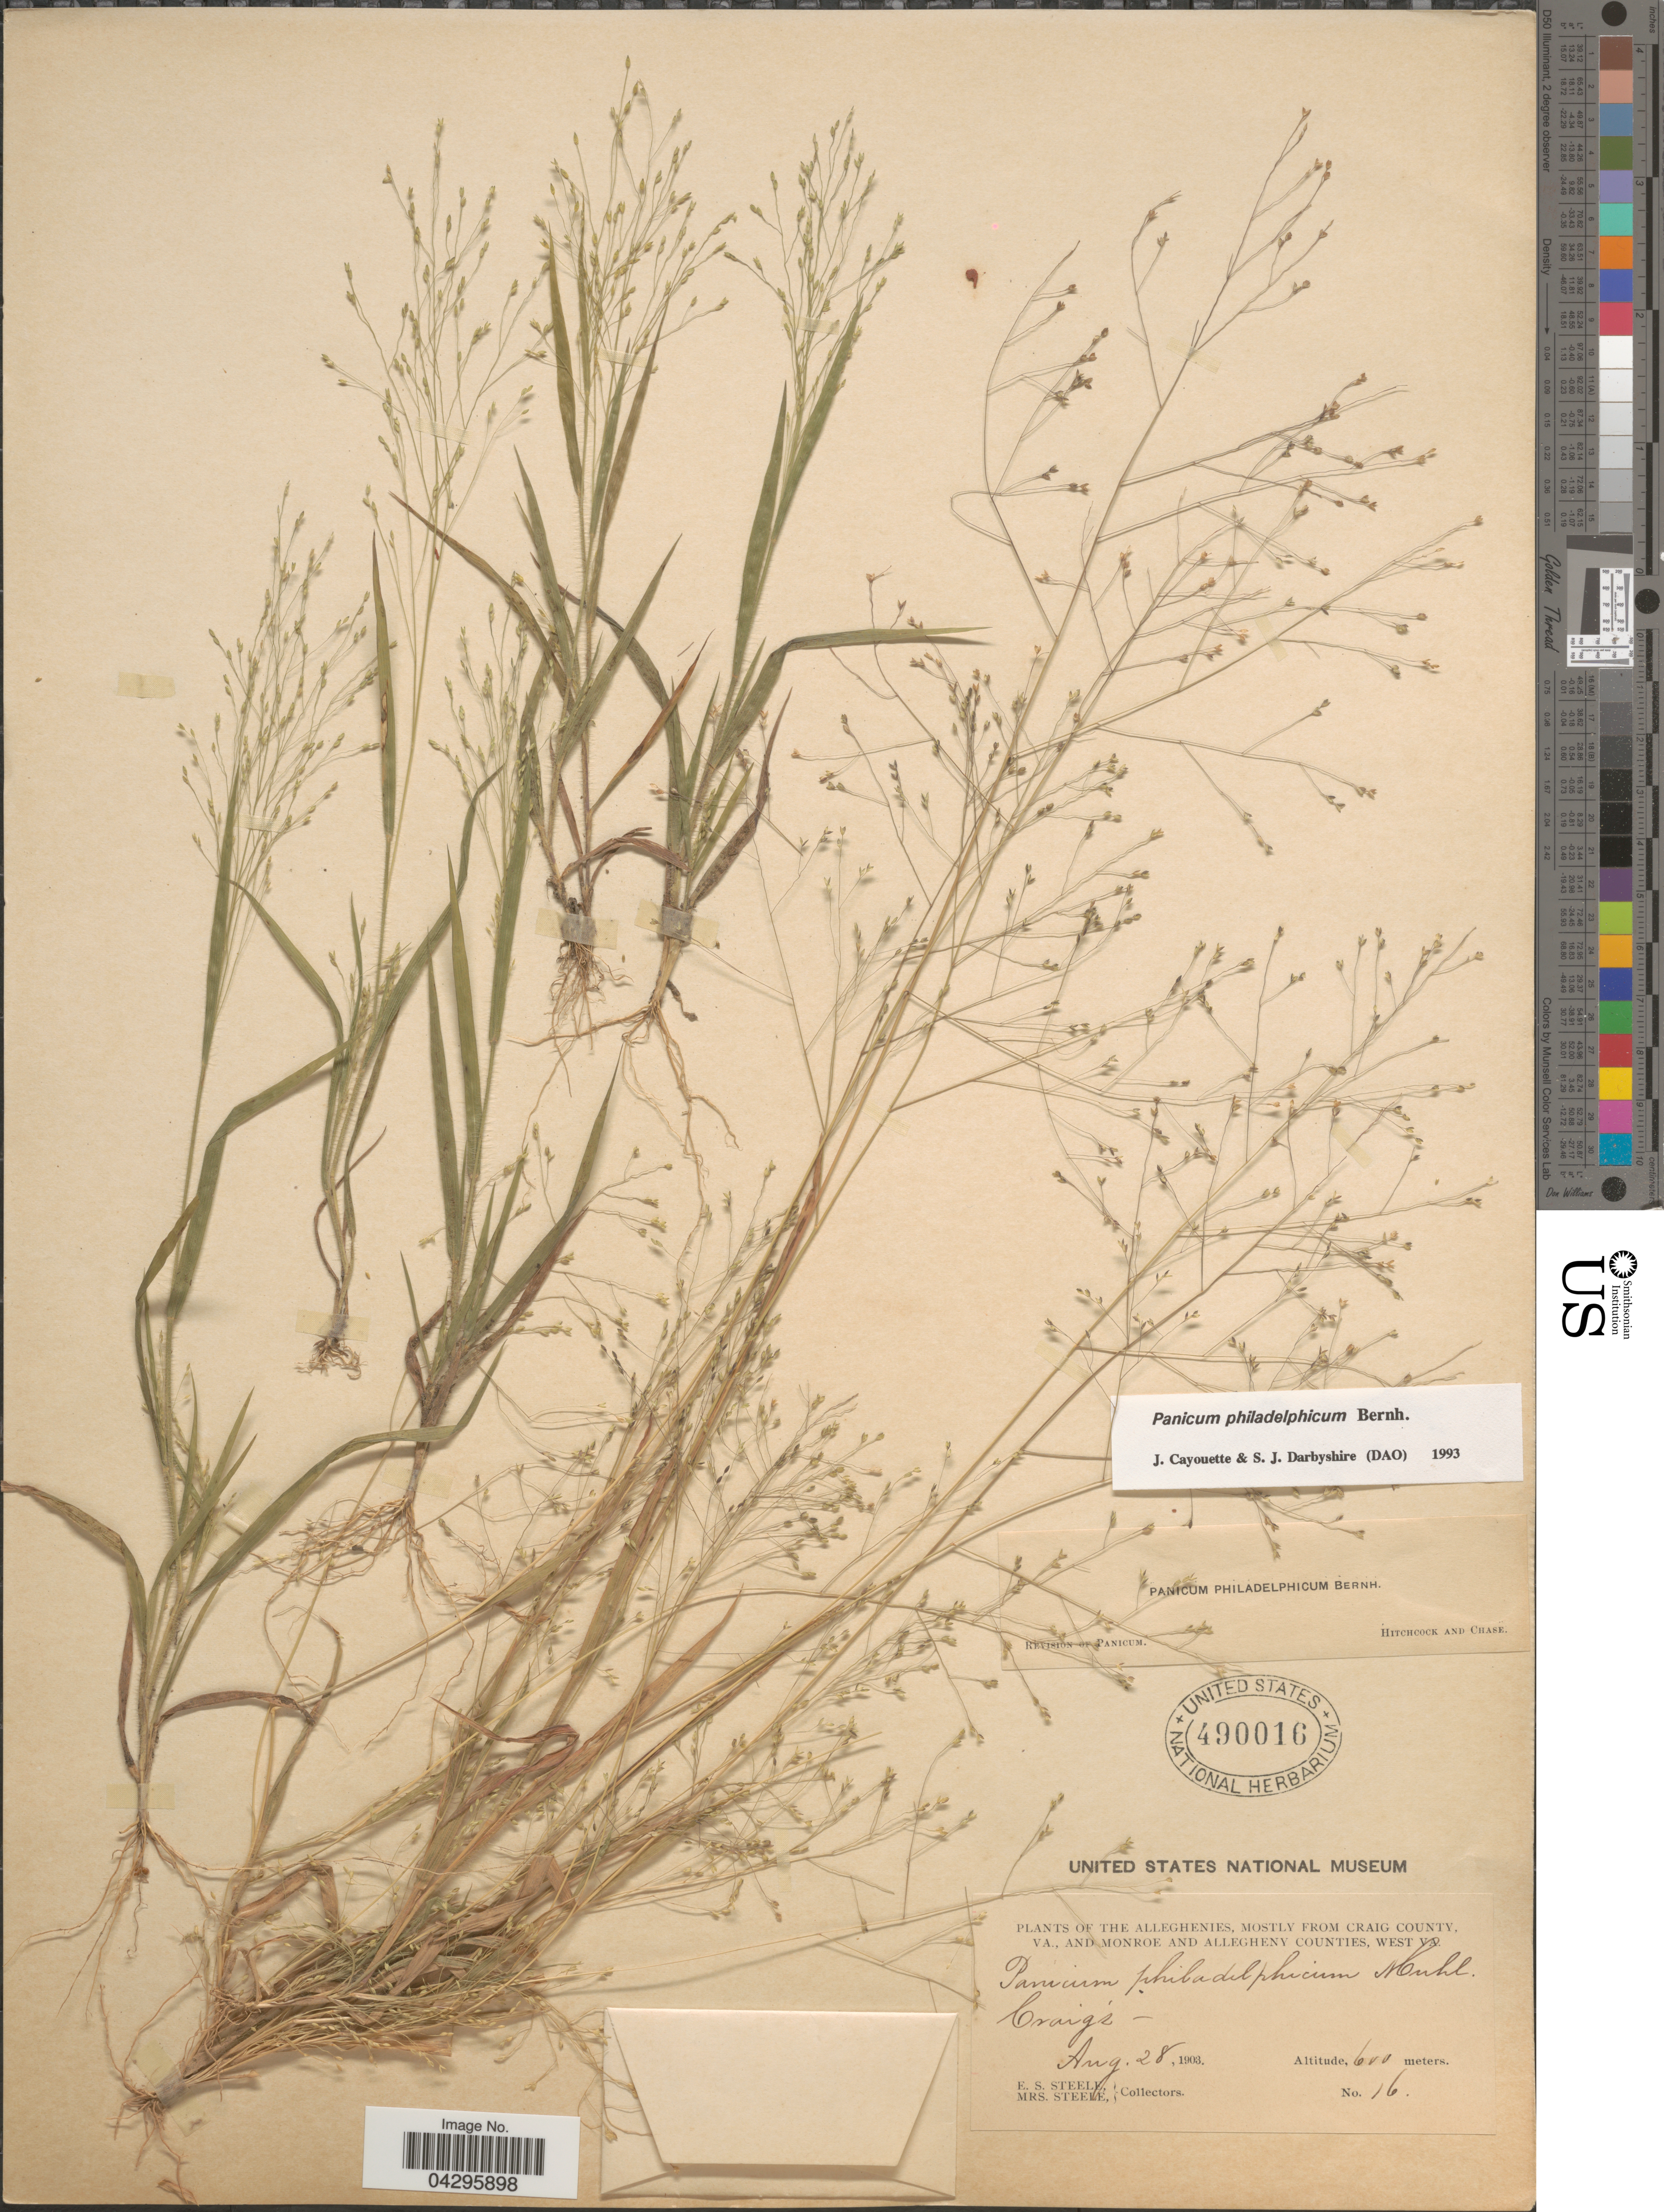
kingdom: Plantae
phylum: Tracheophyta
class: Liliopsida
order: Poales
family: Poaceae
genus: Panicum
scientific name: Panicum philadelphicum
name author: Bernh. ex Trin.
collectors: E. Steele & Mrs. E. S. Steele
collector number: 16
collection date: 1903-08-28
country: United States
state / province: West Virginia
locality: Alleghenies, mostly from Craig County, Va., and Monroe and Allegheny Counties. Craig's.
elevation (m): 600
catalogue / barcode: US 490016